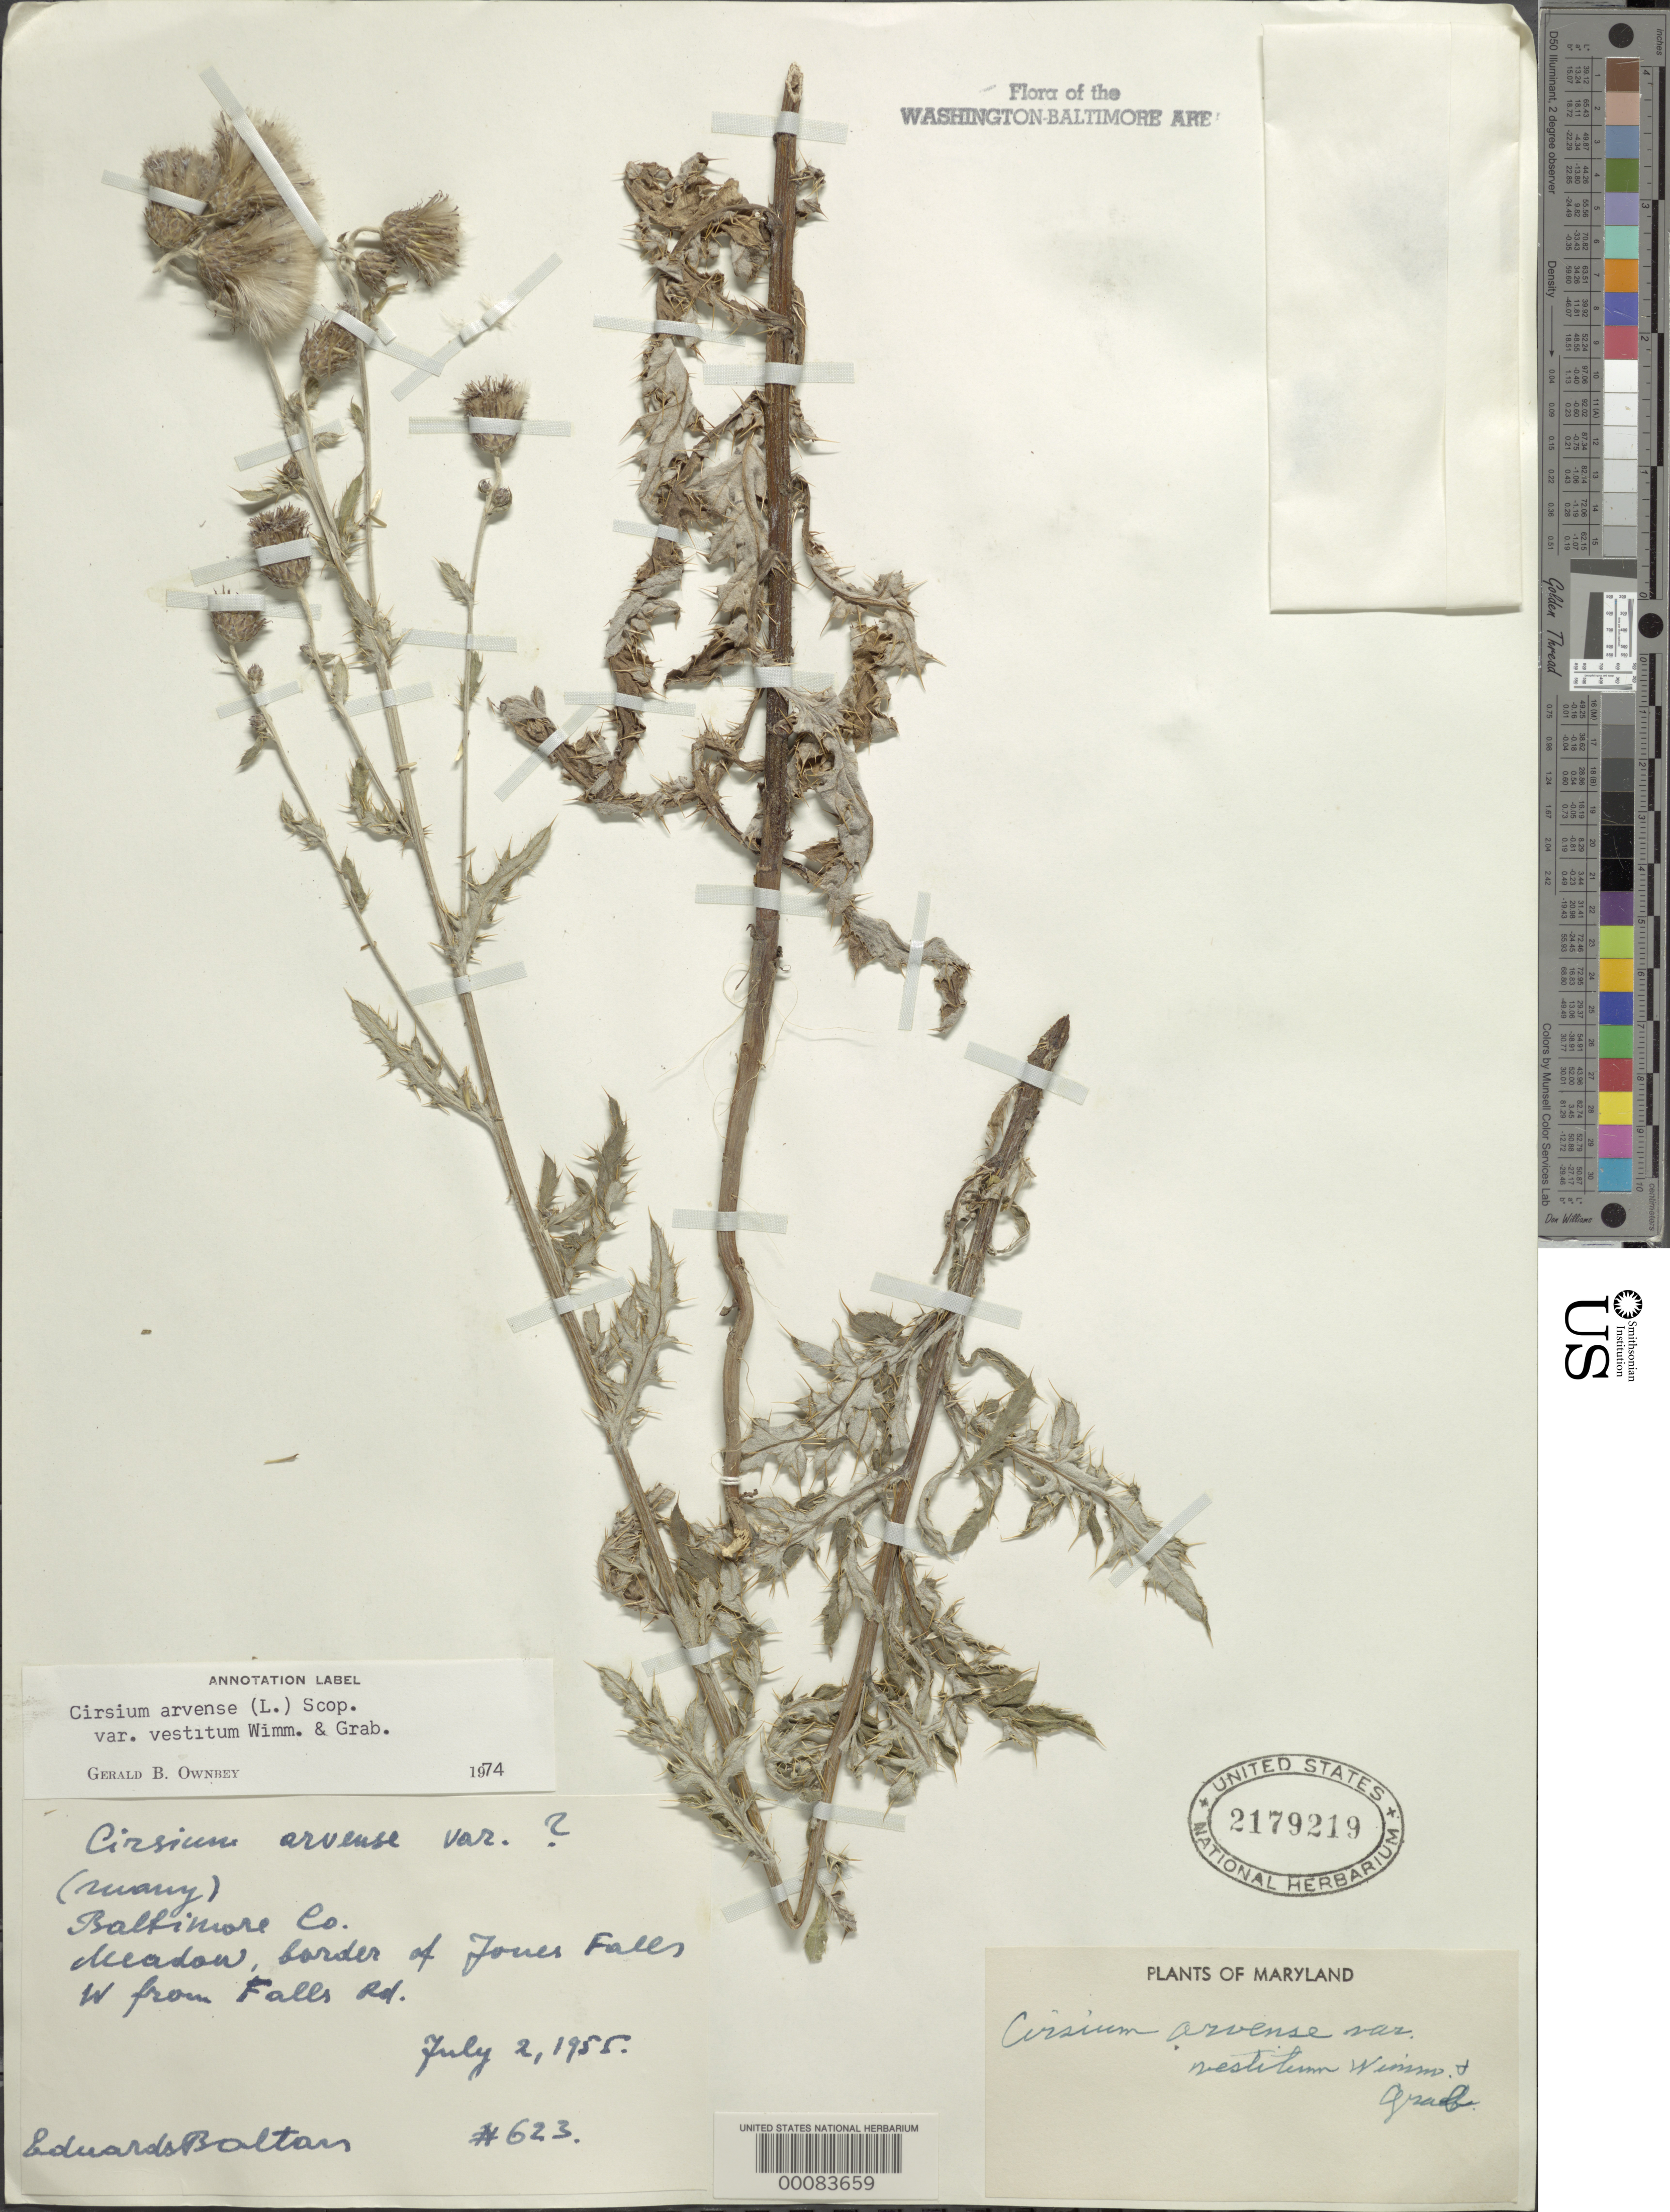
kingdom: Plantae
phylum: Tracheophyta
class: Magnoliopsida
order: Asterales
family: Asteraceae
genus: Cirsium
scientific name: Cirsium arvense var. vestitum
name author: (L.) Scop.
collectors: E. Baltars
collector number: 623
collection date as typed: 02 Jul 1955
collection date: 1955-07-02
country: United States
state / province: Maryland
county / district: City of Baltimore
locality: Jones Falls west from Falls Road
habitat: Meadow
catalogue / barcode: US 2179219